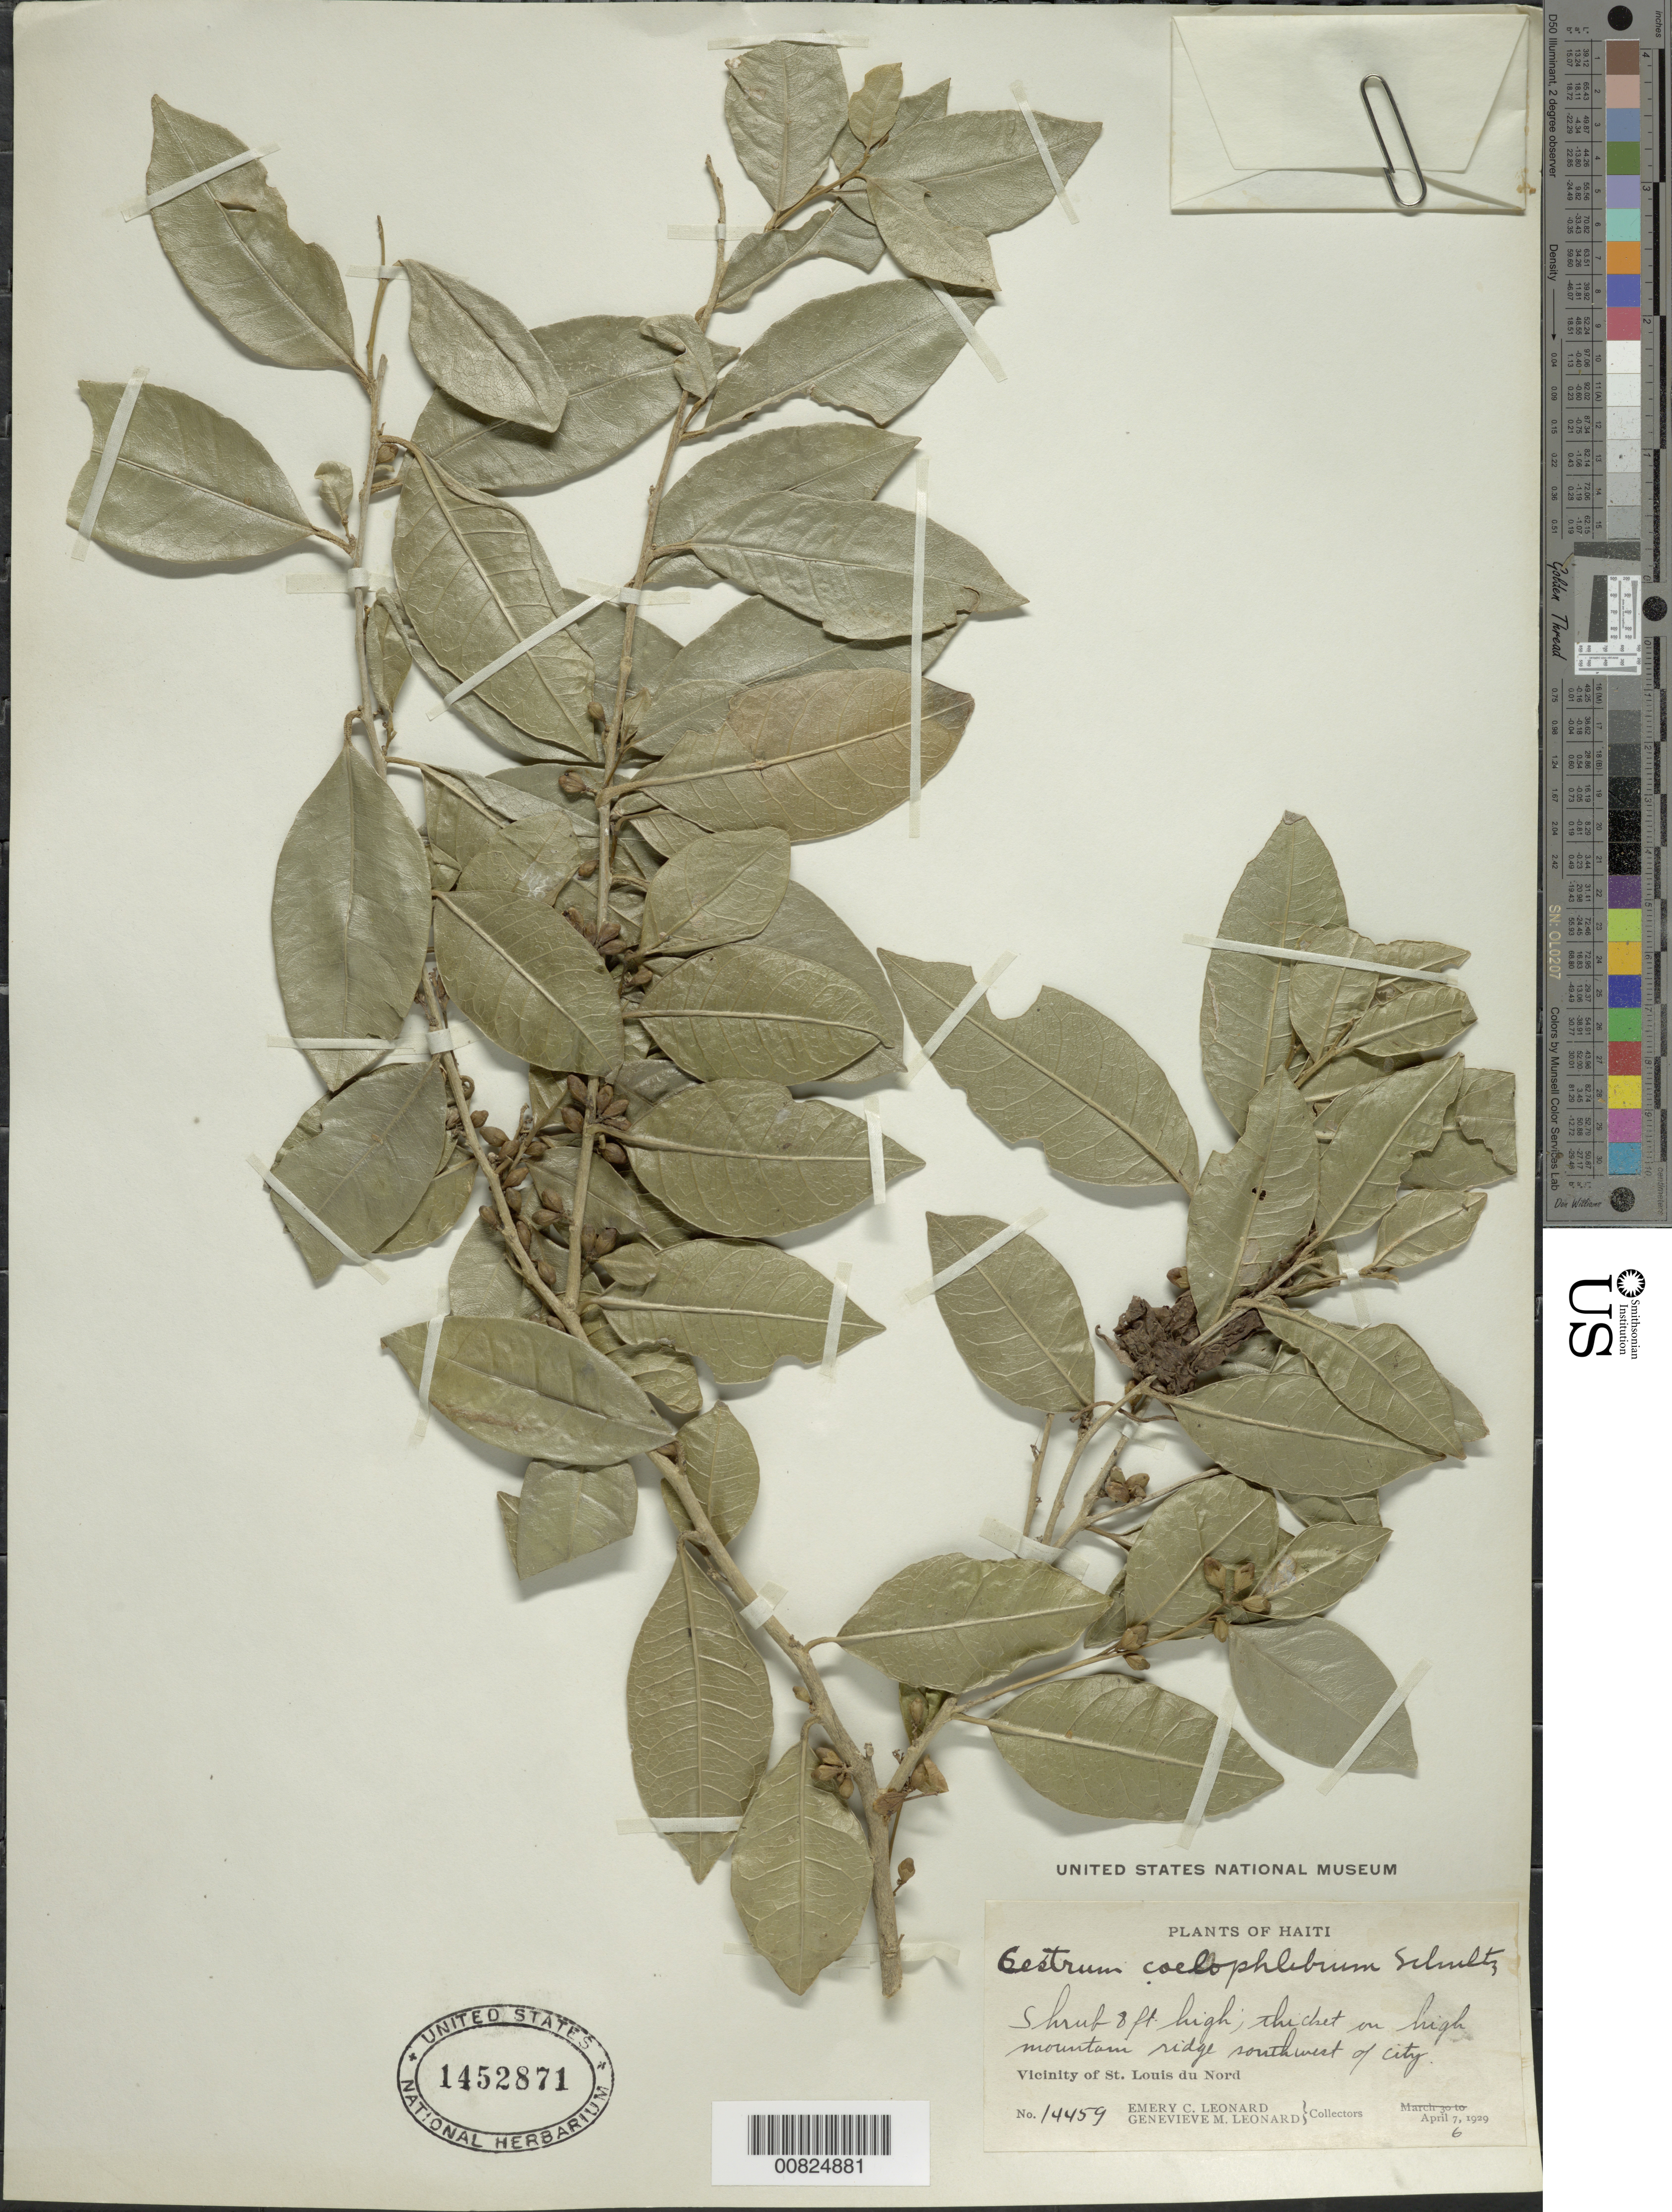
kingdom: Plantae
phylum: Tracheophyta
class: Magnoliopsida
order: Solanales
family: Solanaceae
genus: Cestrum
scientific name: Cestrum coelophlebium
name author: O.E. Schulz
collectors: E. C. Leonard & G. M. Leonard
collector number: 14459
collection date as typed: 06 Apr 1929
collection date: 1929-04-06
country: Haiti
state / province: Nord-Ouest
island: Hispaniola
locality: Vicinity of St. Louis du Nord, SW of city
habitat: Thicket on high mountain ridge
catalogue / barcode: US 1452871